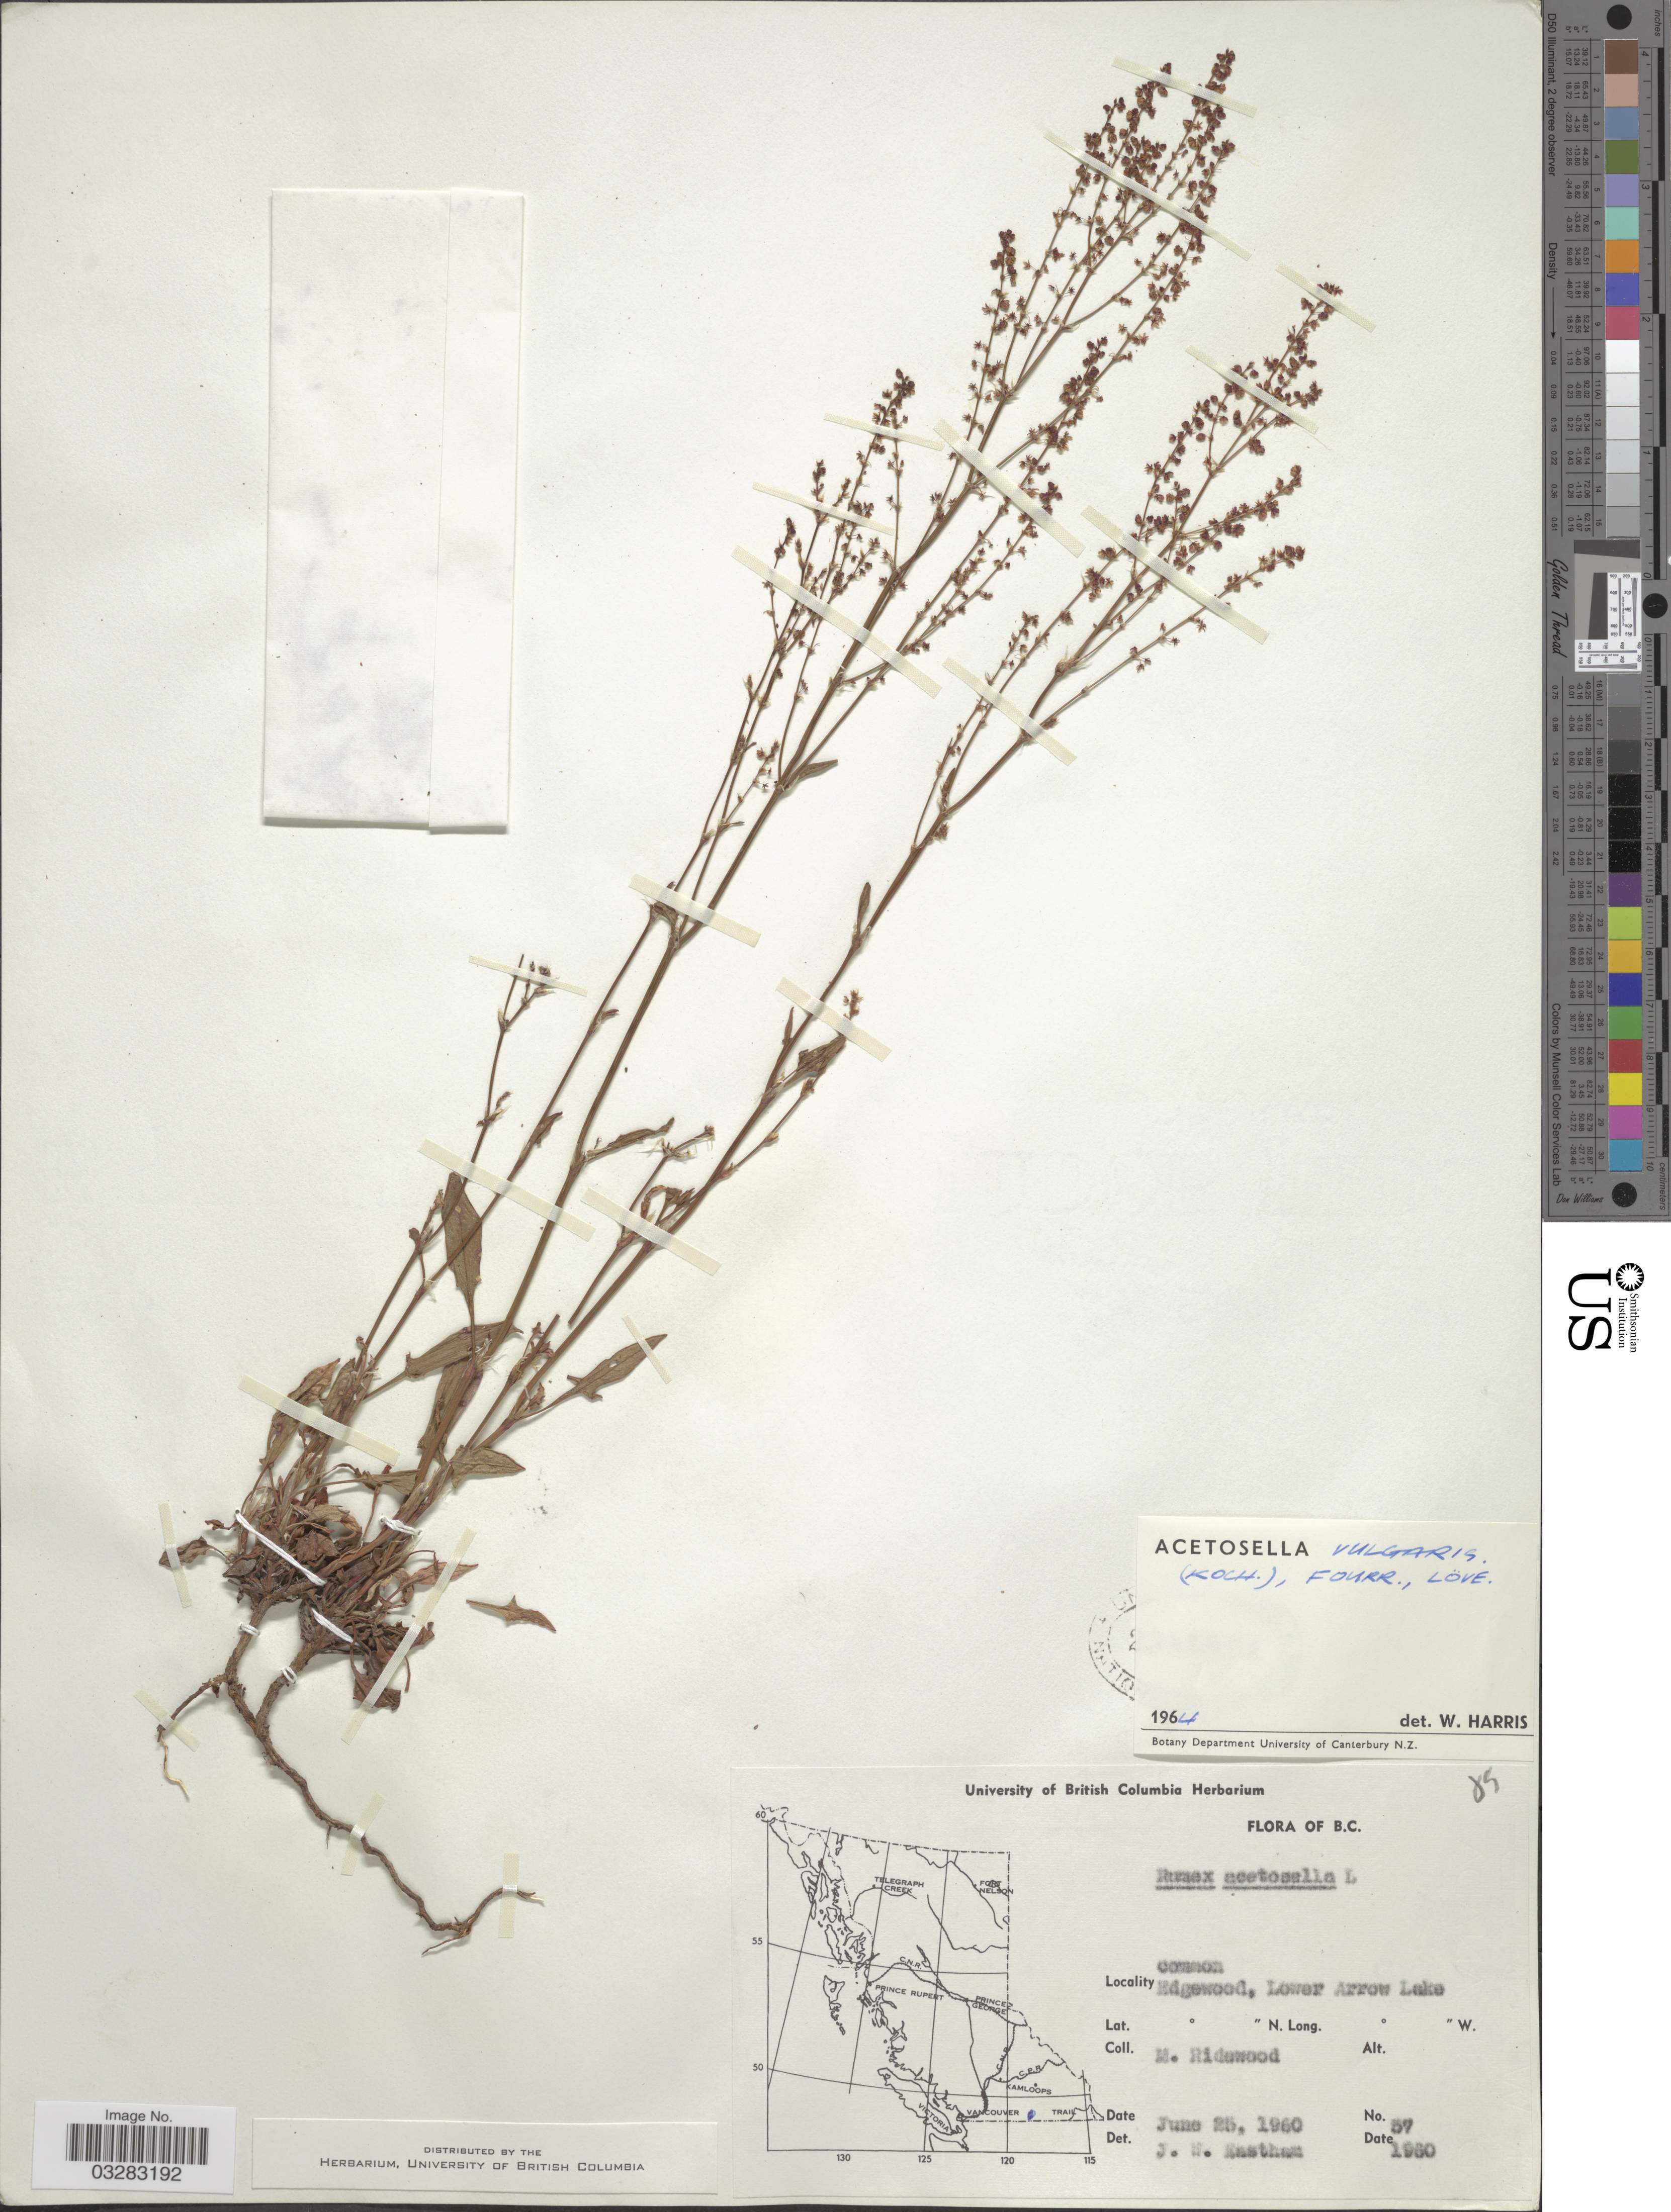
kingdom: Plantae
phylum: Tracheophyta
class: Magnoliopsida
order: Caryophyllales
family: Polygonaceae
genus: Rumex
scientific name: Rumex acetosella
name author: L.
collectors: M. Ridewood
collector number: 57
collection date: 1960-06-25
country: Canada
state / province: British Columbia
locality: Edgewood, Lower Arrow Lake.